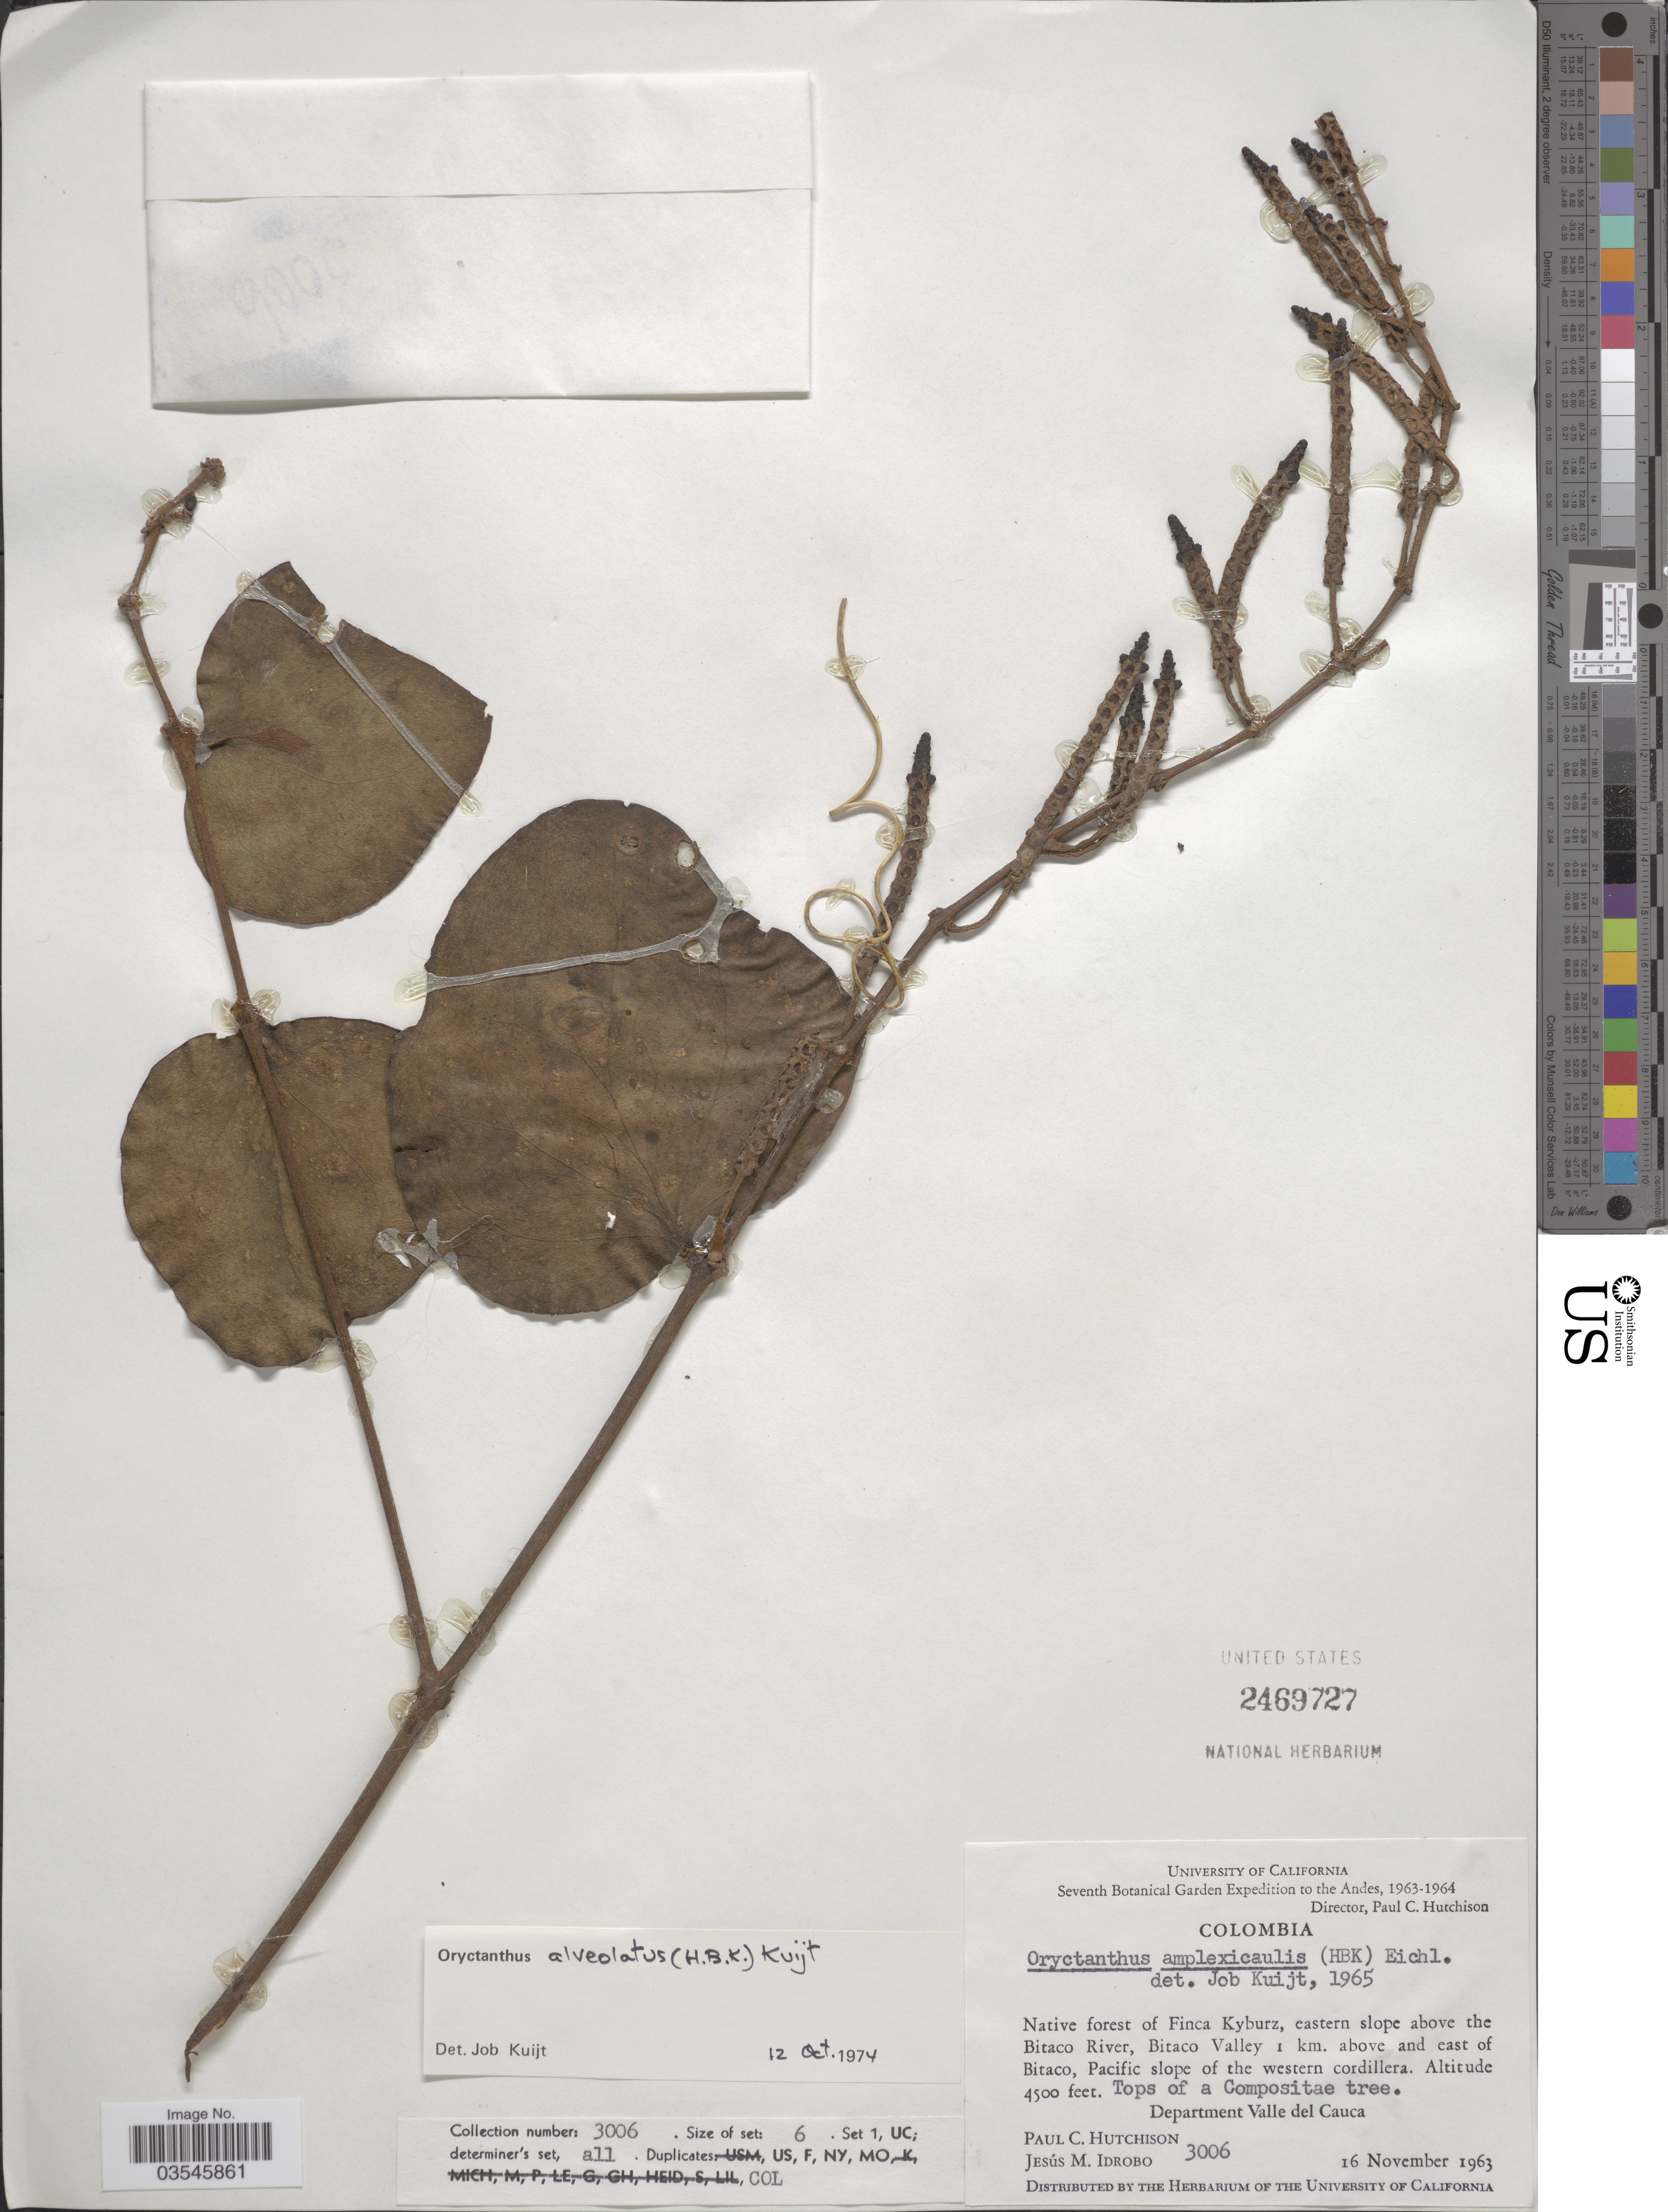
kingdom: Plantae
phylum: Tracheophyta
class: Magnoliopsida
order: Santalales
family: Loranthaceae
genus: Oryctanthus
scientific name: Oryctanthus alveolatus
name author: (Kunth) Kuijt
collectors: P. C. Hutchison & J. M. Idrobo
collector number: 3006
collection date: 1963-11-16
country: Colombia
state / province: Valle del Cauca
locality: Andes. Native forest of Finca Kyburz, eastern slope above the Bitaco River, Bitaco Valley 1 km. above and east of Bitaco, Pacific slope of the western cordillera. Department Valle del Cauca.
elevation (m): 1372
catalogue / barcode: US 2469727